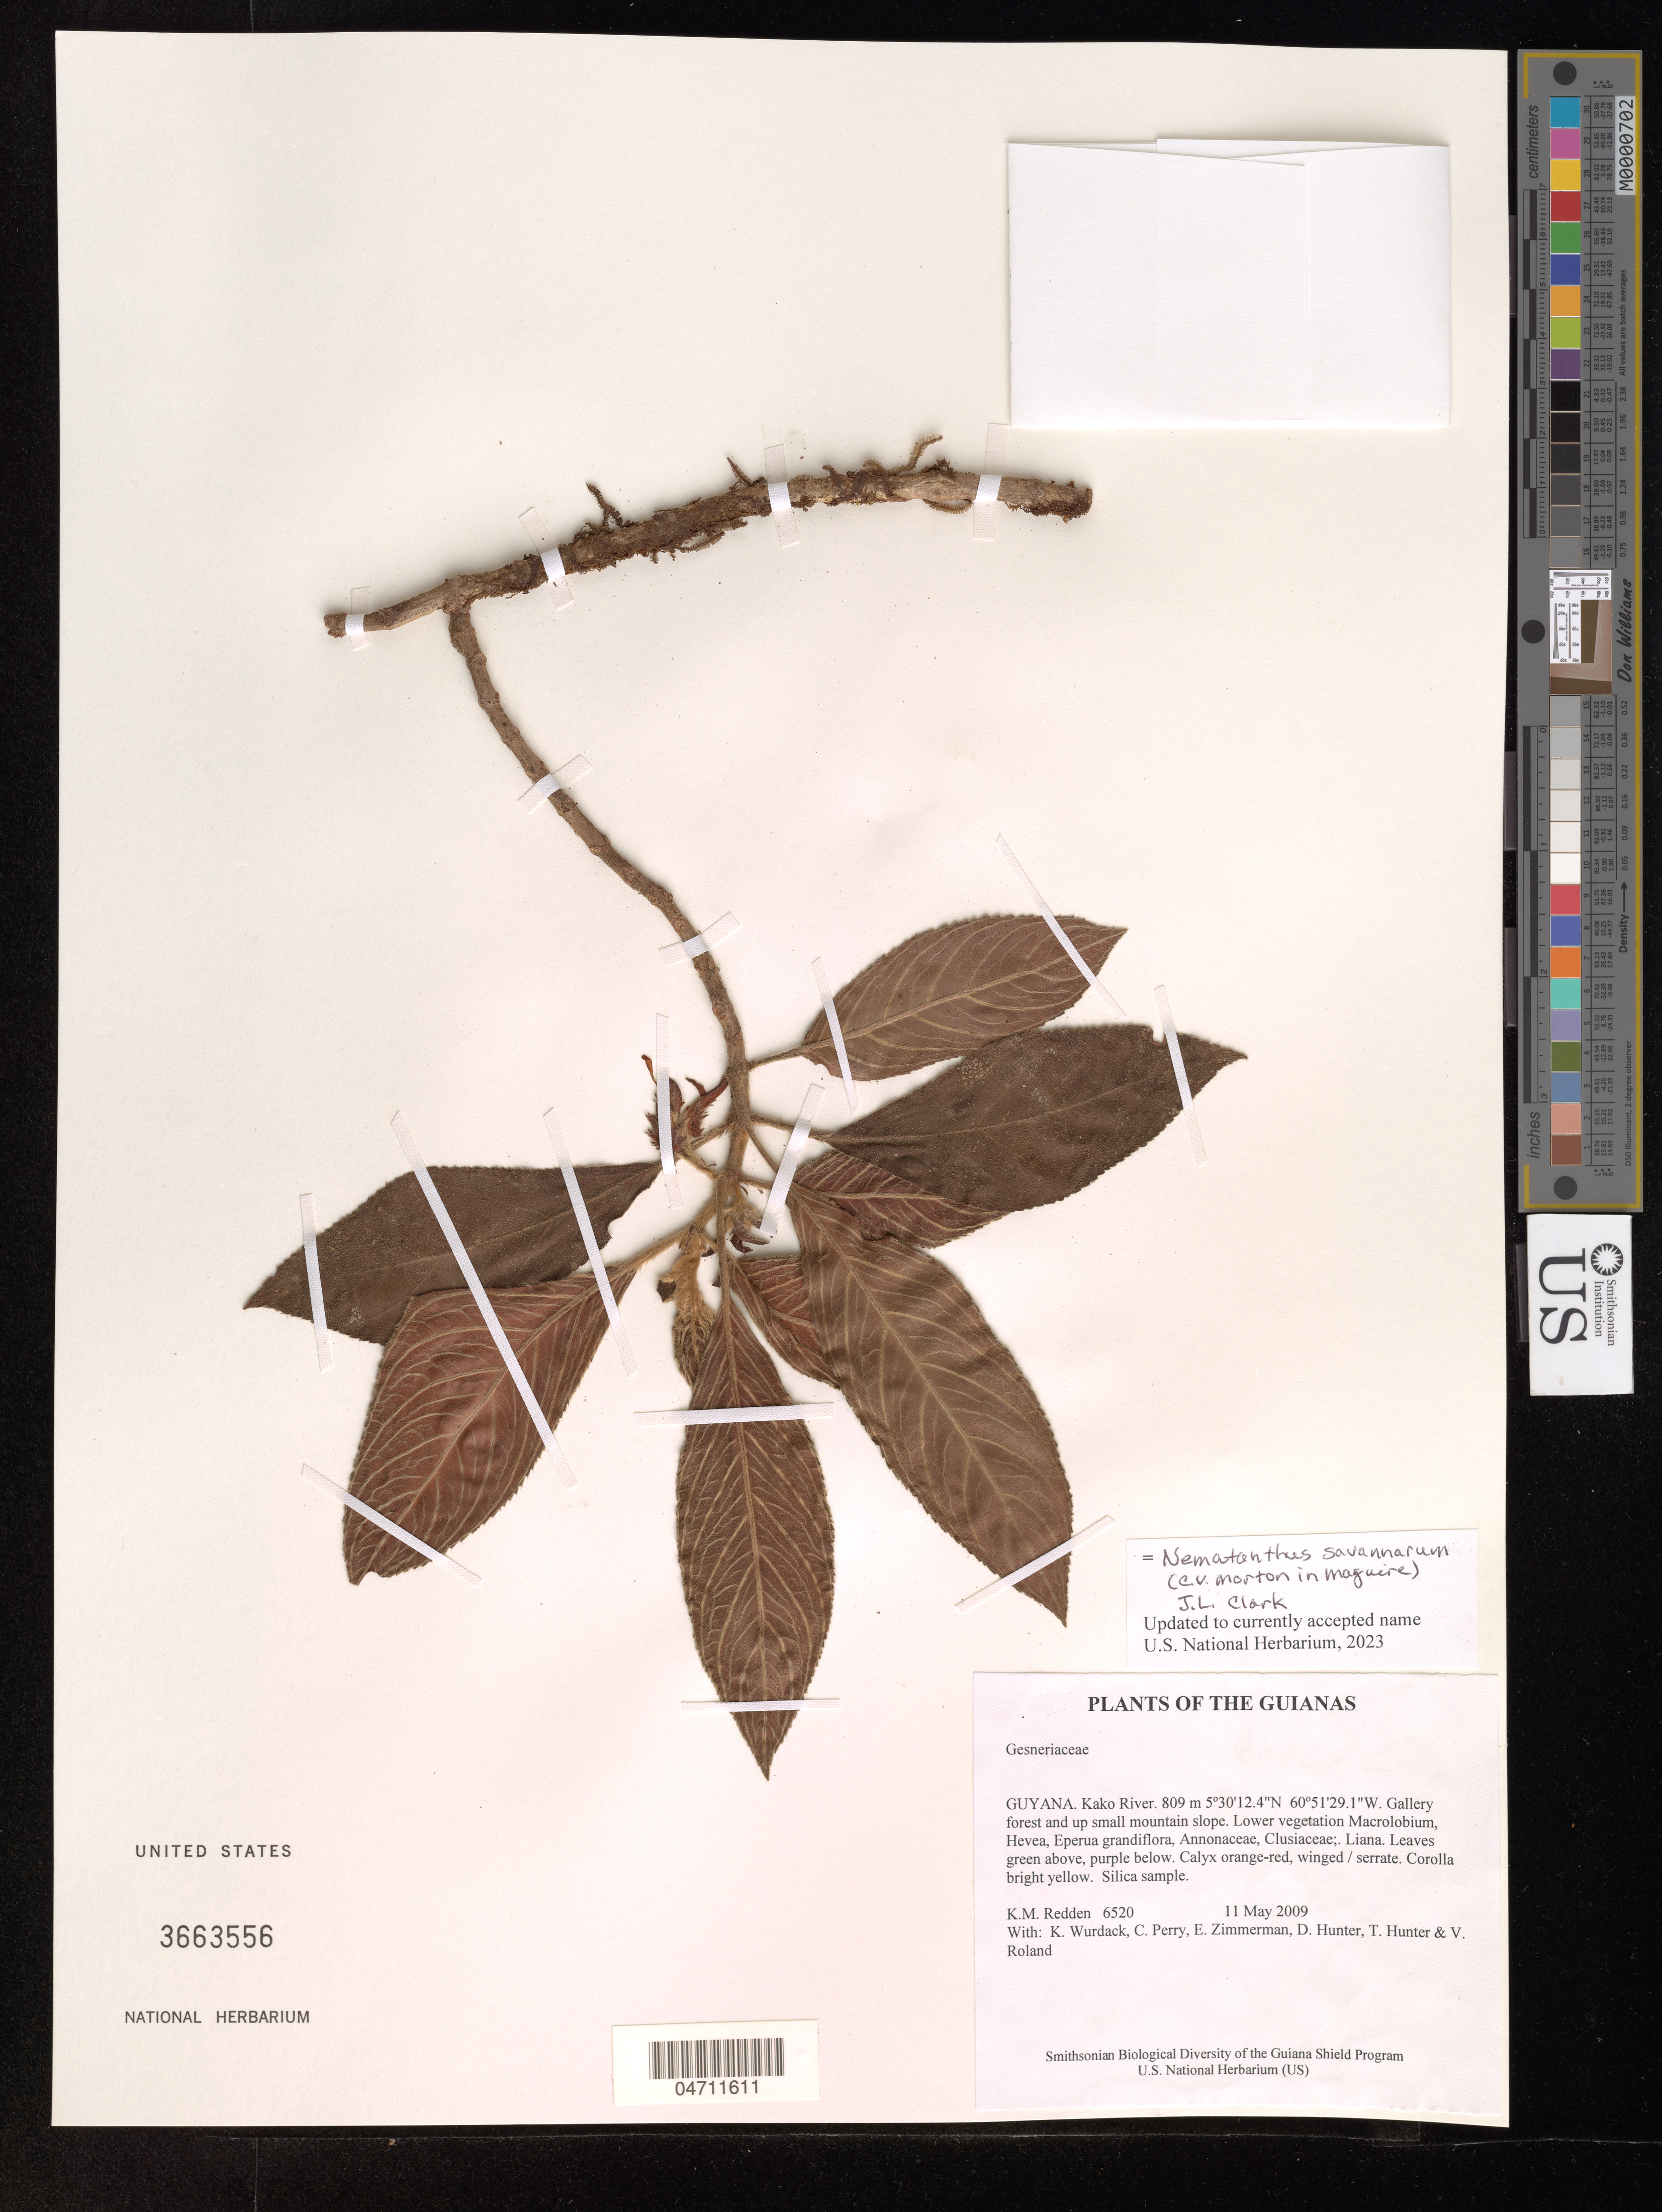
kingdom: Plantae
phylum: Tracheophyta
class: Magnoliopsida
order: Lamiales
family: Gesneriaceae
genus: Lesia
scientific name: Lesia savannarum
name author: (C.V. Morton) J.L. Clark & J.F. Sm.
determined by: Skog, Laurence E.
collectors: K. M. Redden, K. Wurdack, C. Perry, E. Zimmerman, D. Hunter, T. Hunter & V. Roland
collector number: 6520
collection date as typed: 11 May 2009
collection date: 2009-05-11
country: Guyana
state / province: Cuyuni-Mazaruni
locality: Kako River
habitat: Gallery forest and up small mountain slope. Lower vegetation Macrolobium, Hevea, Eperua grandiflora, Annonaceae, Clusiaceae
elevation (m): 809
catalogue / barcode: US 3663556